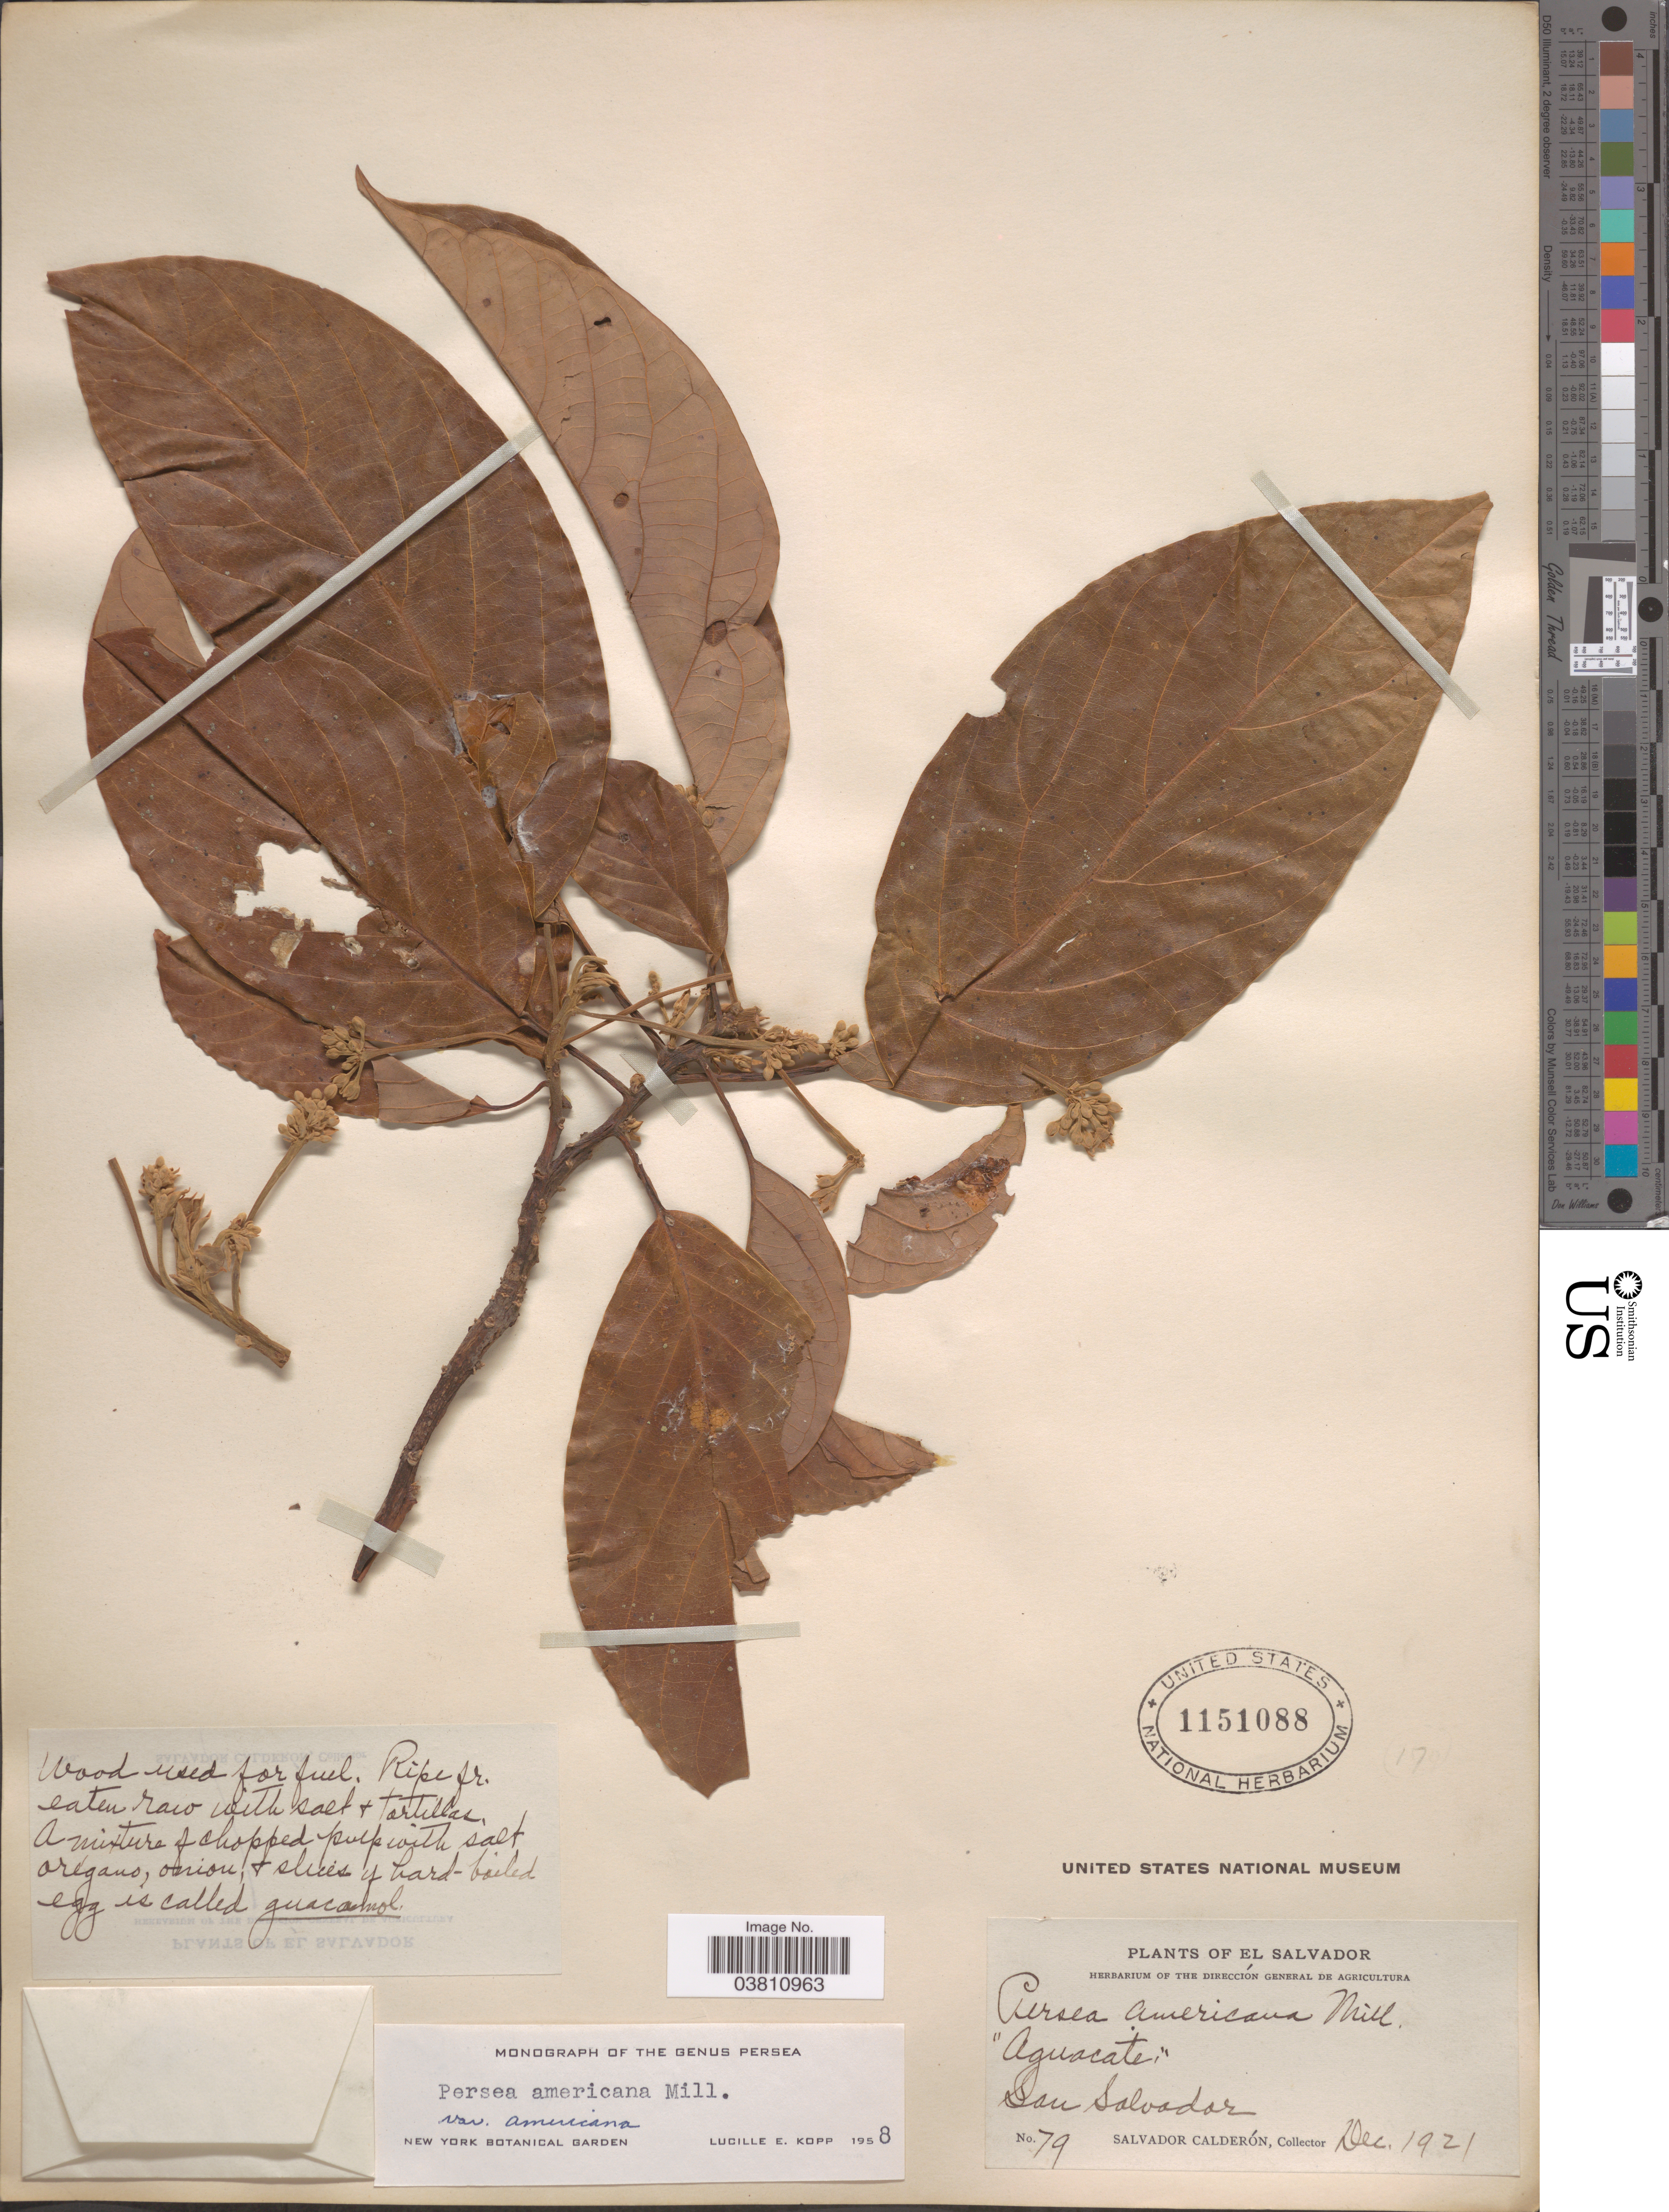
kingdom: Plantae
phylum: Tracheophyta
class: Magnoliopsida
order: Laurales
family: Lauraceae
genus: Persea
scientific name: Persea americana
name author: Mill.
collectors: S. Calderón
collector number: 79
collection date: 1921-12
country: El Salvador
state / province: San Salvador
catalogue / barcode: US 1151088